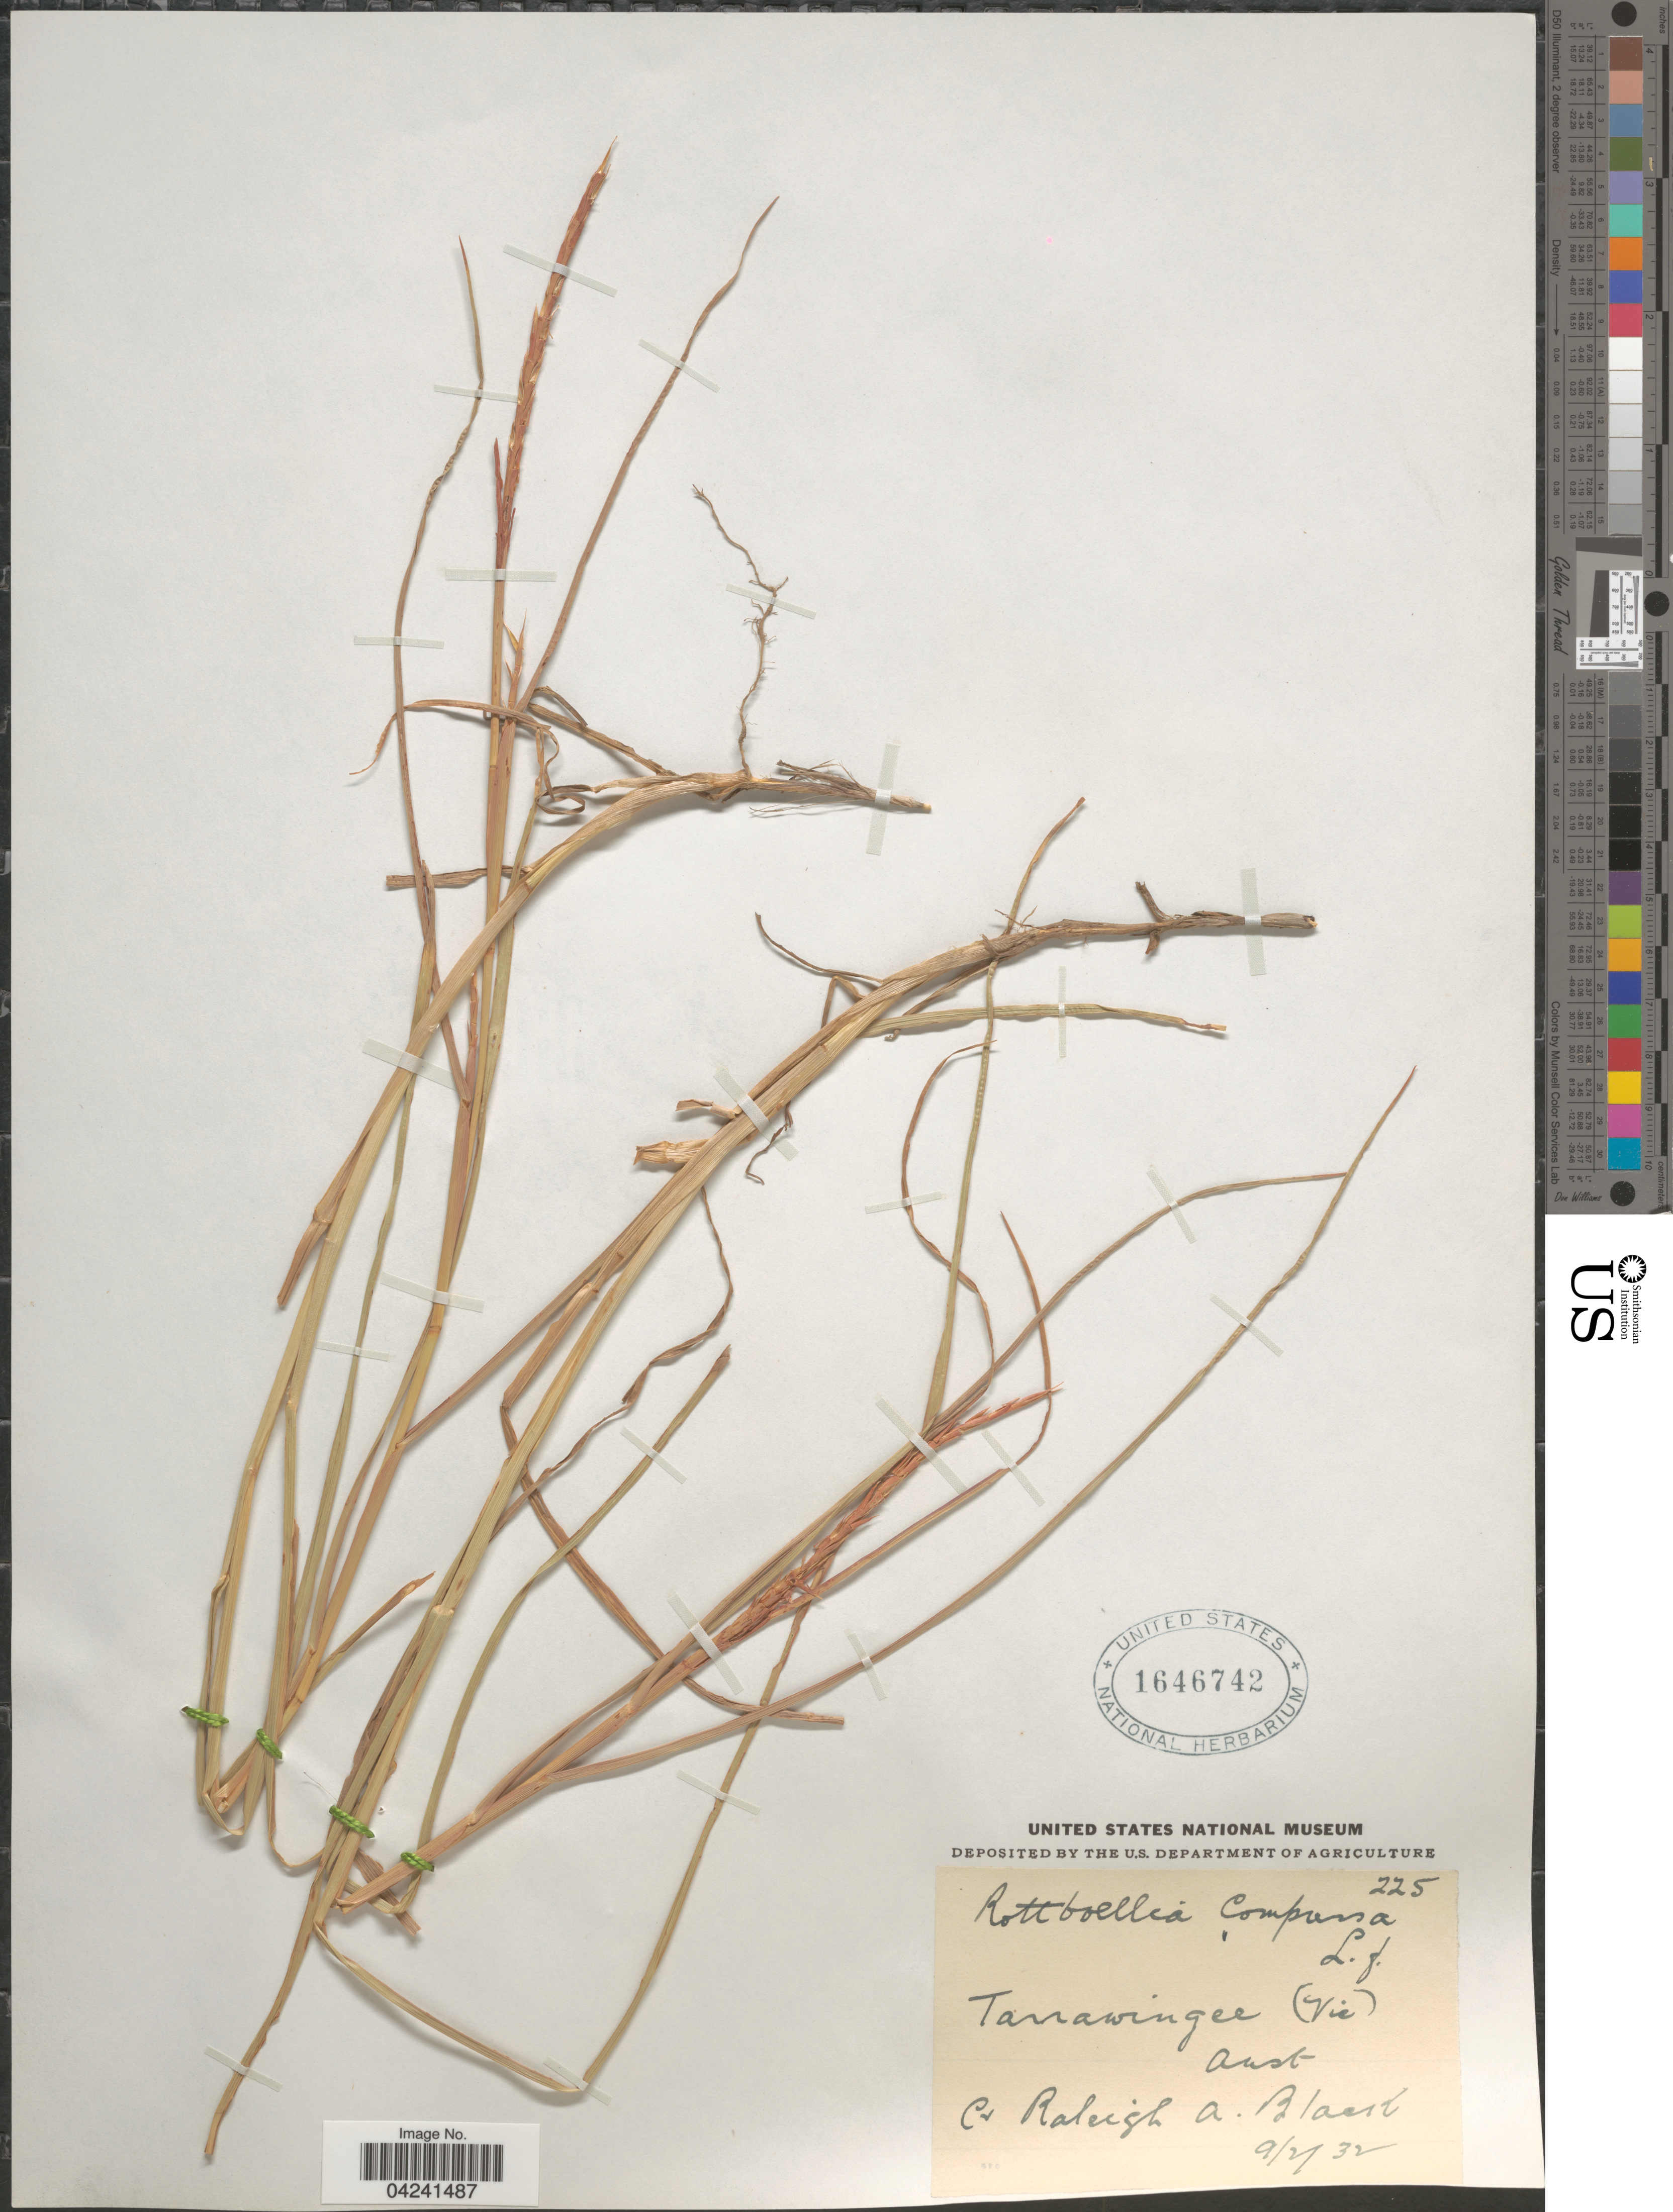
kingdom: Plantae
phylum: Tracheophyta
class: Liliopsida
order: Poales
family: Poaceae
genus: Hemarthria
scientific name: Hemarthria altissima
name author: (Poir.) Stapf & C. E. Hubb.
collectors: R. A. Black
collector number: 225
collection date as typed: Transcribed d/m/y: 9/2/32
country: Australia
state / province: Victoria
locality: Tarrawingee (Vic).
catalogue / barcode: US 1646742